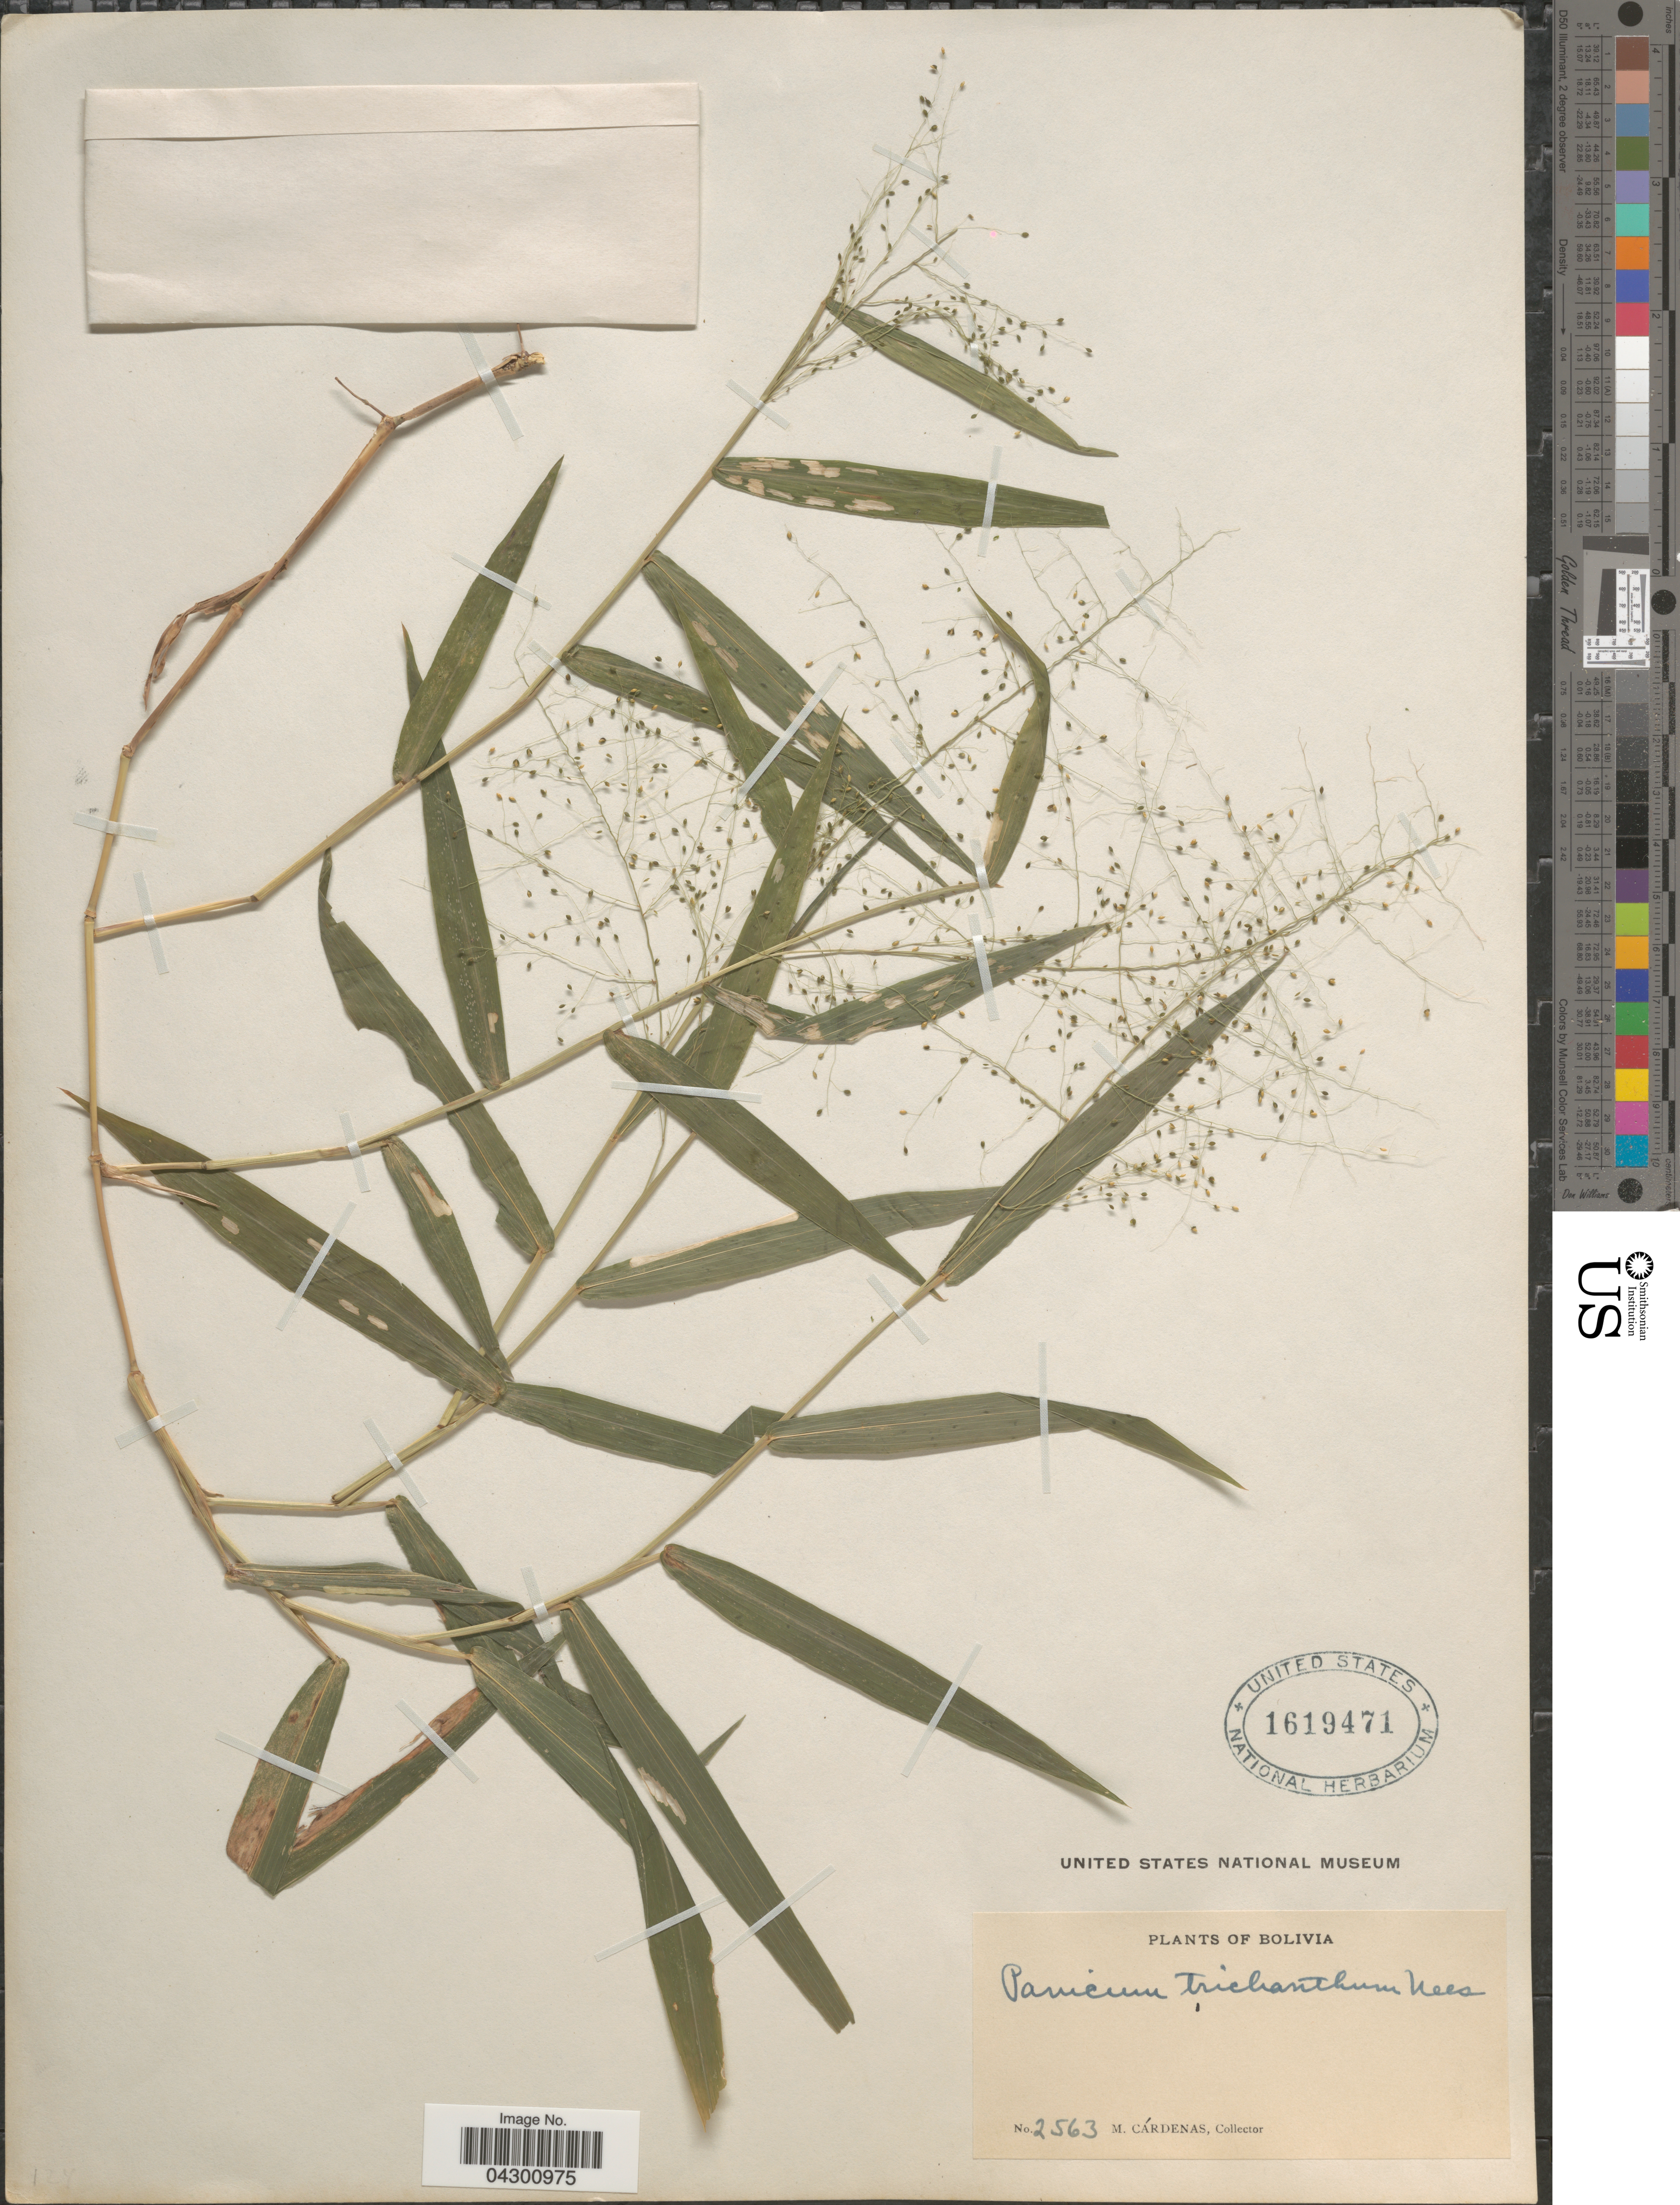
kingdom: Plantae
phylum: Tracheophyta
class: Liliopsida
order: Poales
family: Poaceae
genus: Panicum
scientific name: Panicum trichanthum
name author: Nees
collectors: M. Cárdenas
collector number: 2563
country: Bolivia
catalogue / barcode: US 1619471